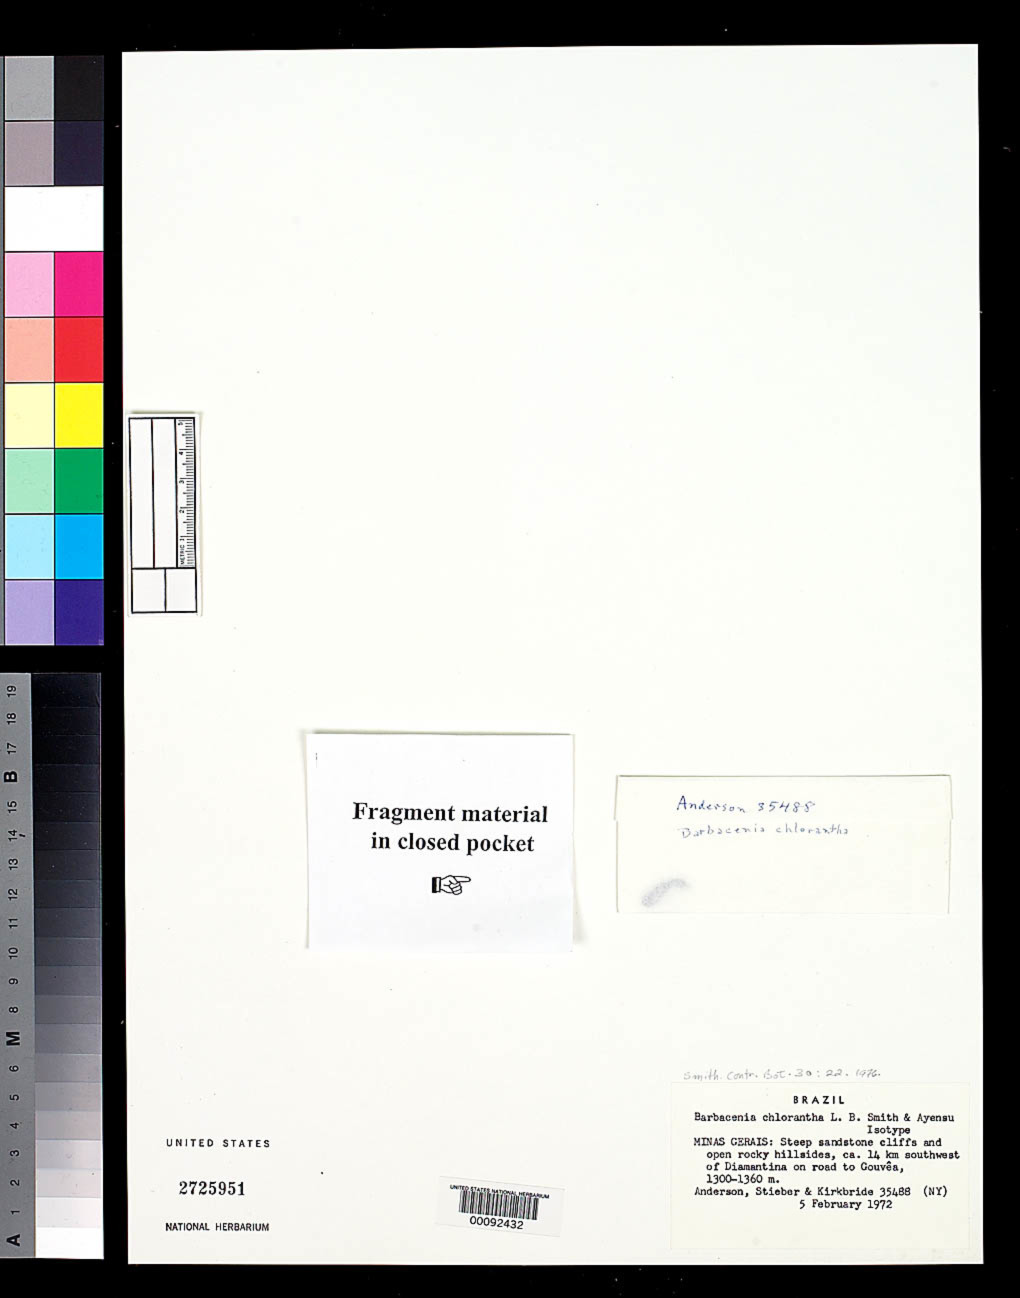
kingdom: Plantae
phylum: Tracheophyta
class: Liliopsida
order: Pandanales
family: Velloziaceae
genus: Barbacenia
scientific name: Barbacenia chlorantha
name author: L.B. Sm. & Ayensu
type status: Isotype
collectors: W. R. Anderson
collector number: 35488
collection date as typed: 05 Feb 1972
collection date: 1972-02-05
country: Brazil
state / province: Minas Gerais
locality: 14 km. SW of Diamantina on road to Gouvea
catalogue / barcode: US 2725951